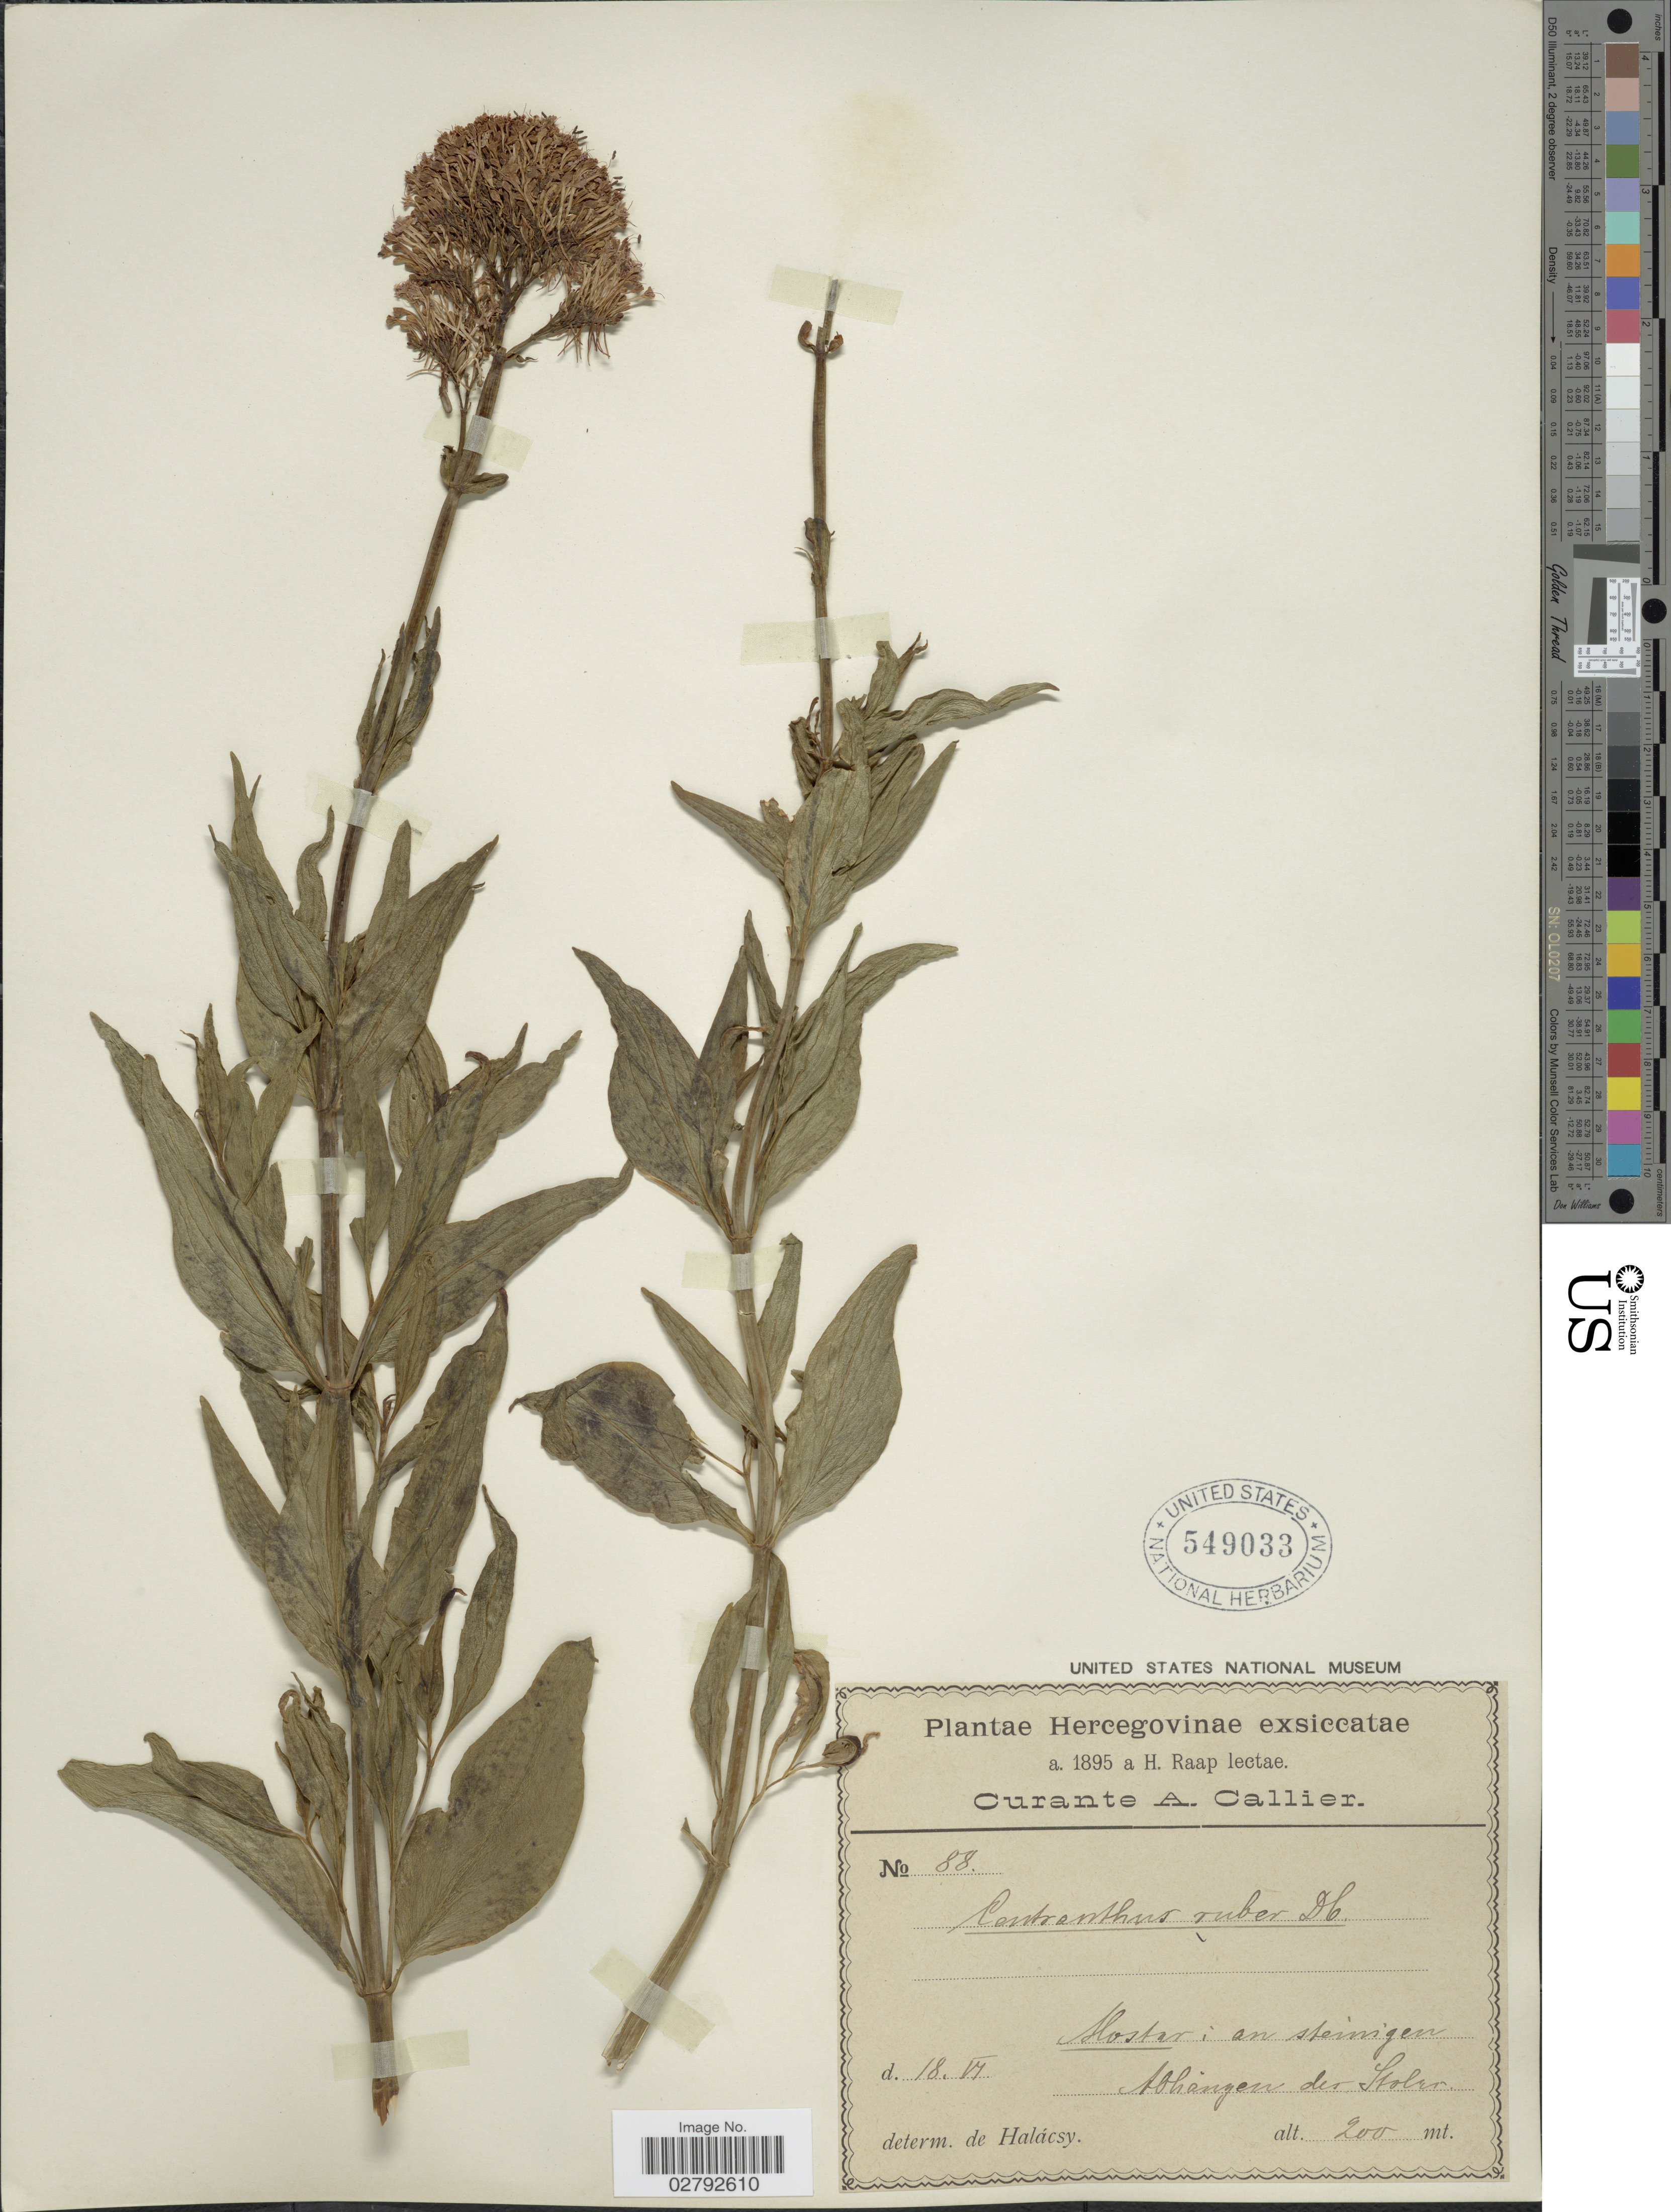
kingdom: Plantae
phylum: Tracheophyta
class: Magnoliopsida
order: Dipsacales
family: Caprifoliaceae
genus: Centranthus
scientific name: Centranthus ruber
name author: (L.) DC.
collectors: H. Raap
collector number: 88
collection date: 1895-06-18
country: Bosnia and Herzegovina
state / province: Federation of B&H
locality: Mostar: au steinigen Abhängen der Stolac [interpreted]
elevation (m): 200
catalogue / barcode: US 549033